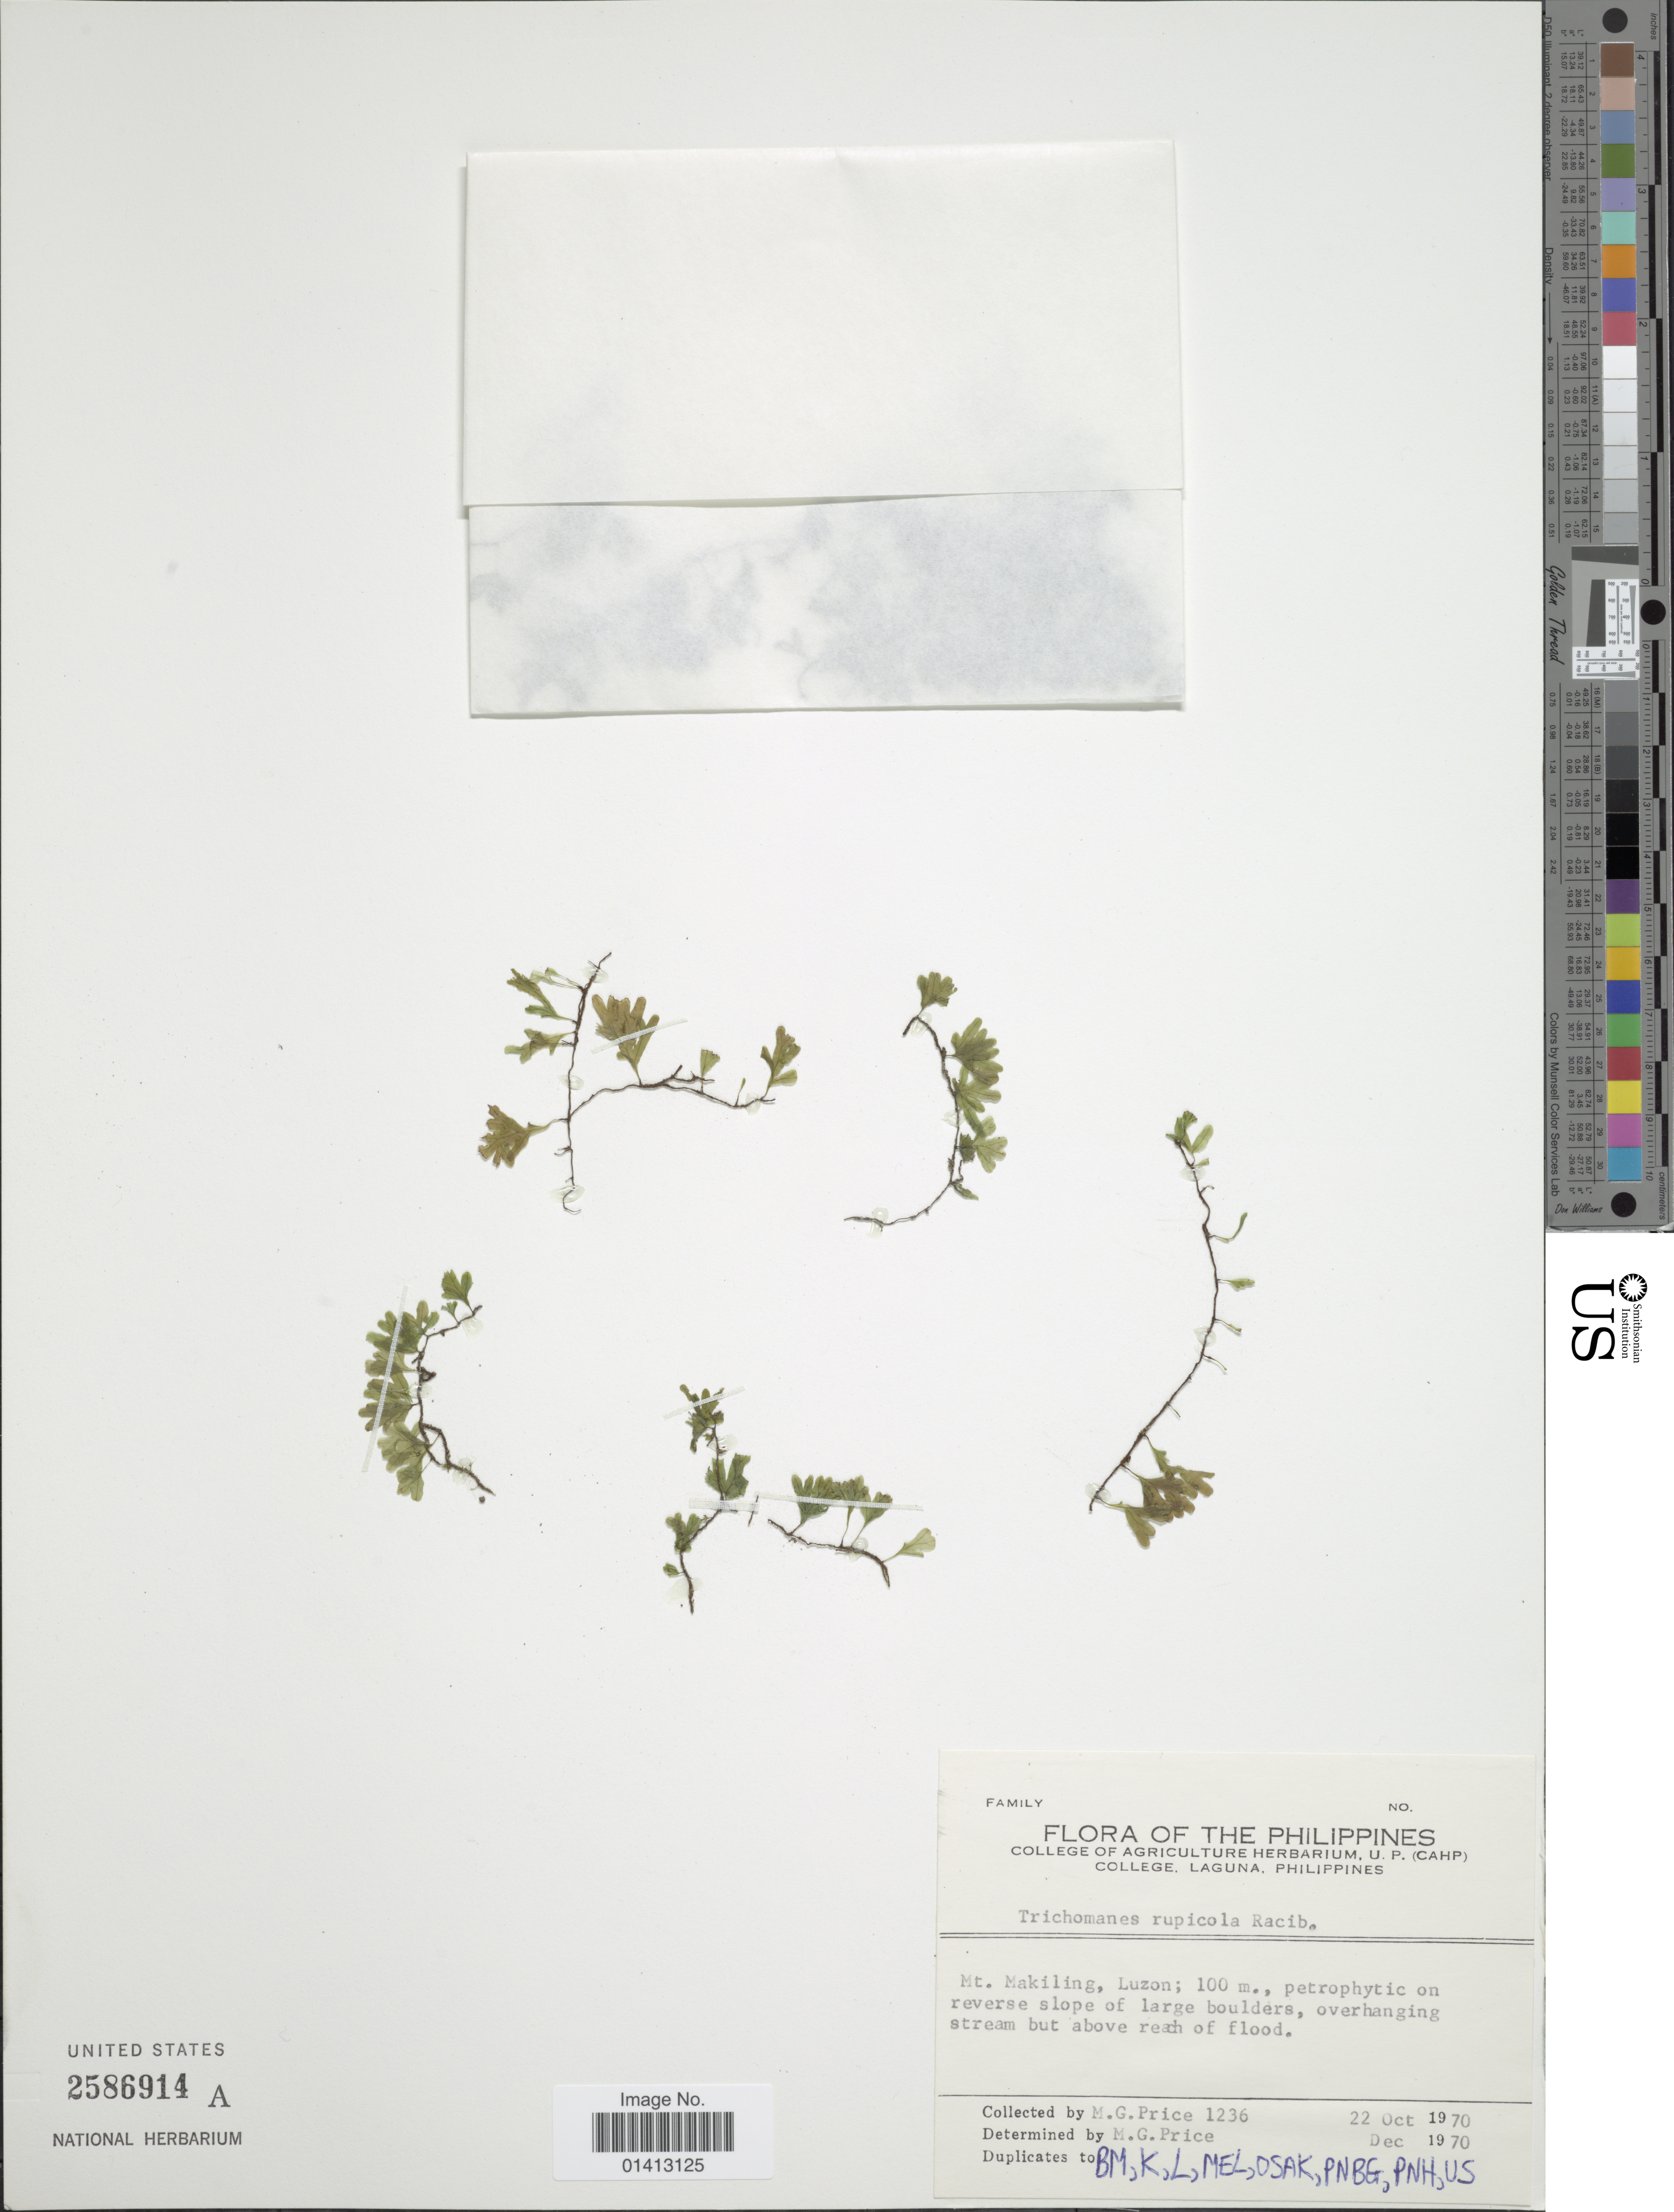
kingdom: Plantae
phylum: Tracheophyta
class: Polypodiopsida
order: Hymenophyllales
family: Hymenophyllaceae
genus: Crepidomanes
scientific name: Crepidomanes rupicolum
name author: (Racib.) Copel.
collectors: M. G. Price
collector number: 1236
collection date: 1970-10-22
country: Philippines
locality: Mt Makiling, Luzon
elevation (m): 100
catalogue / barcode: US 2586914A